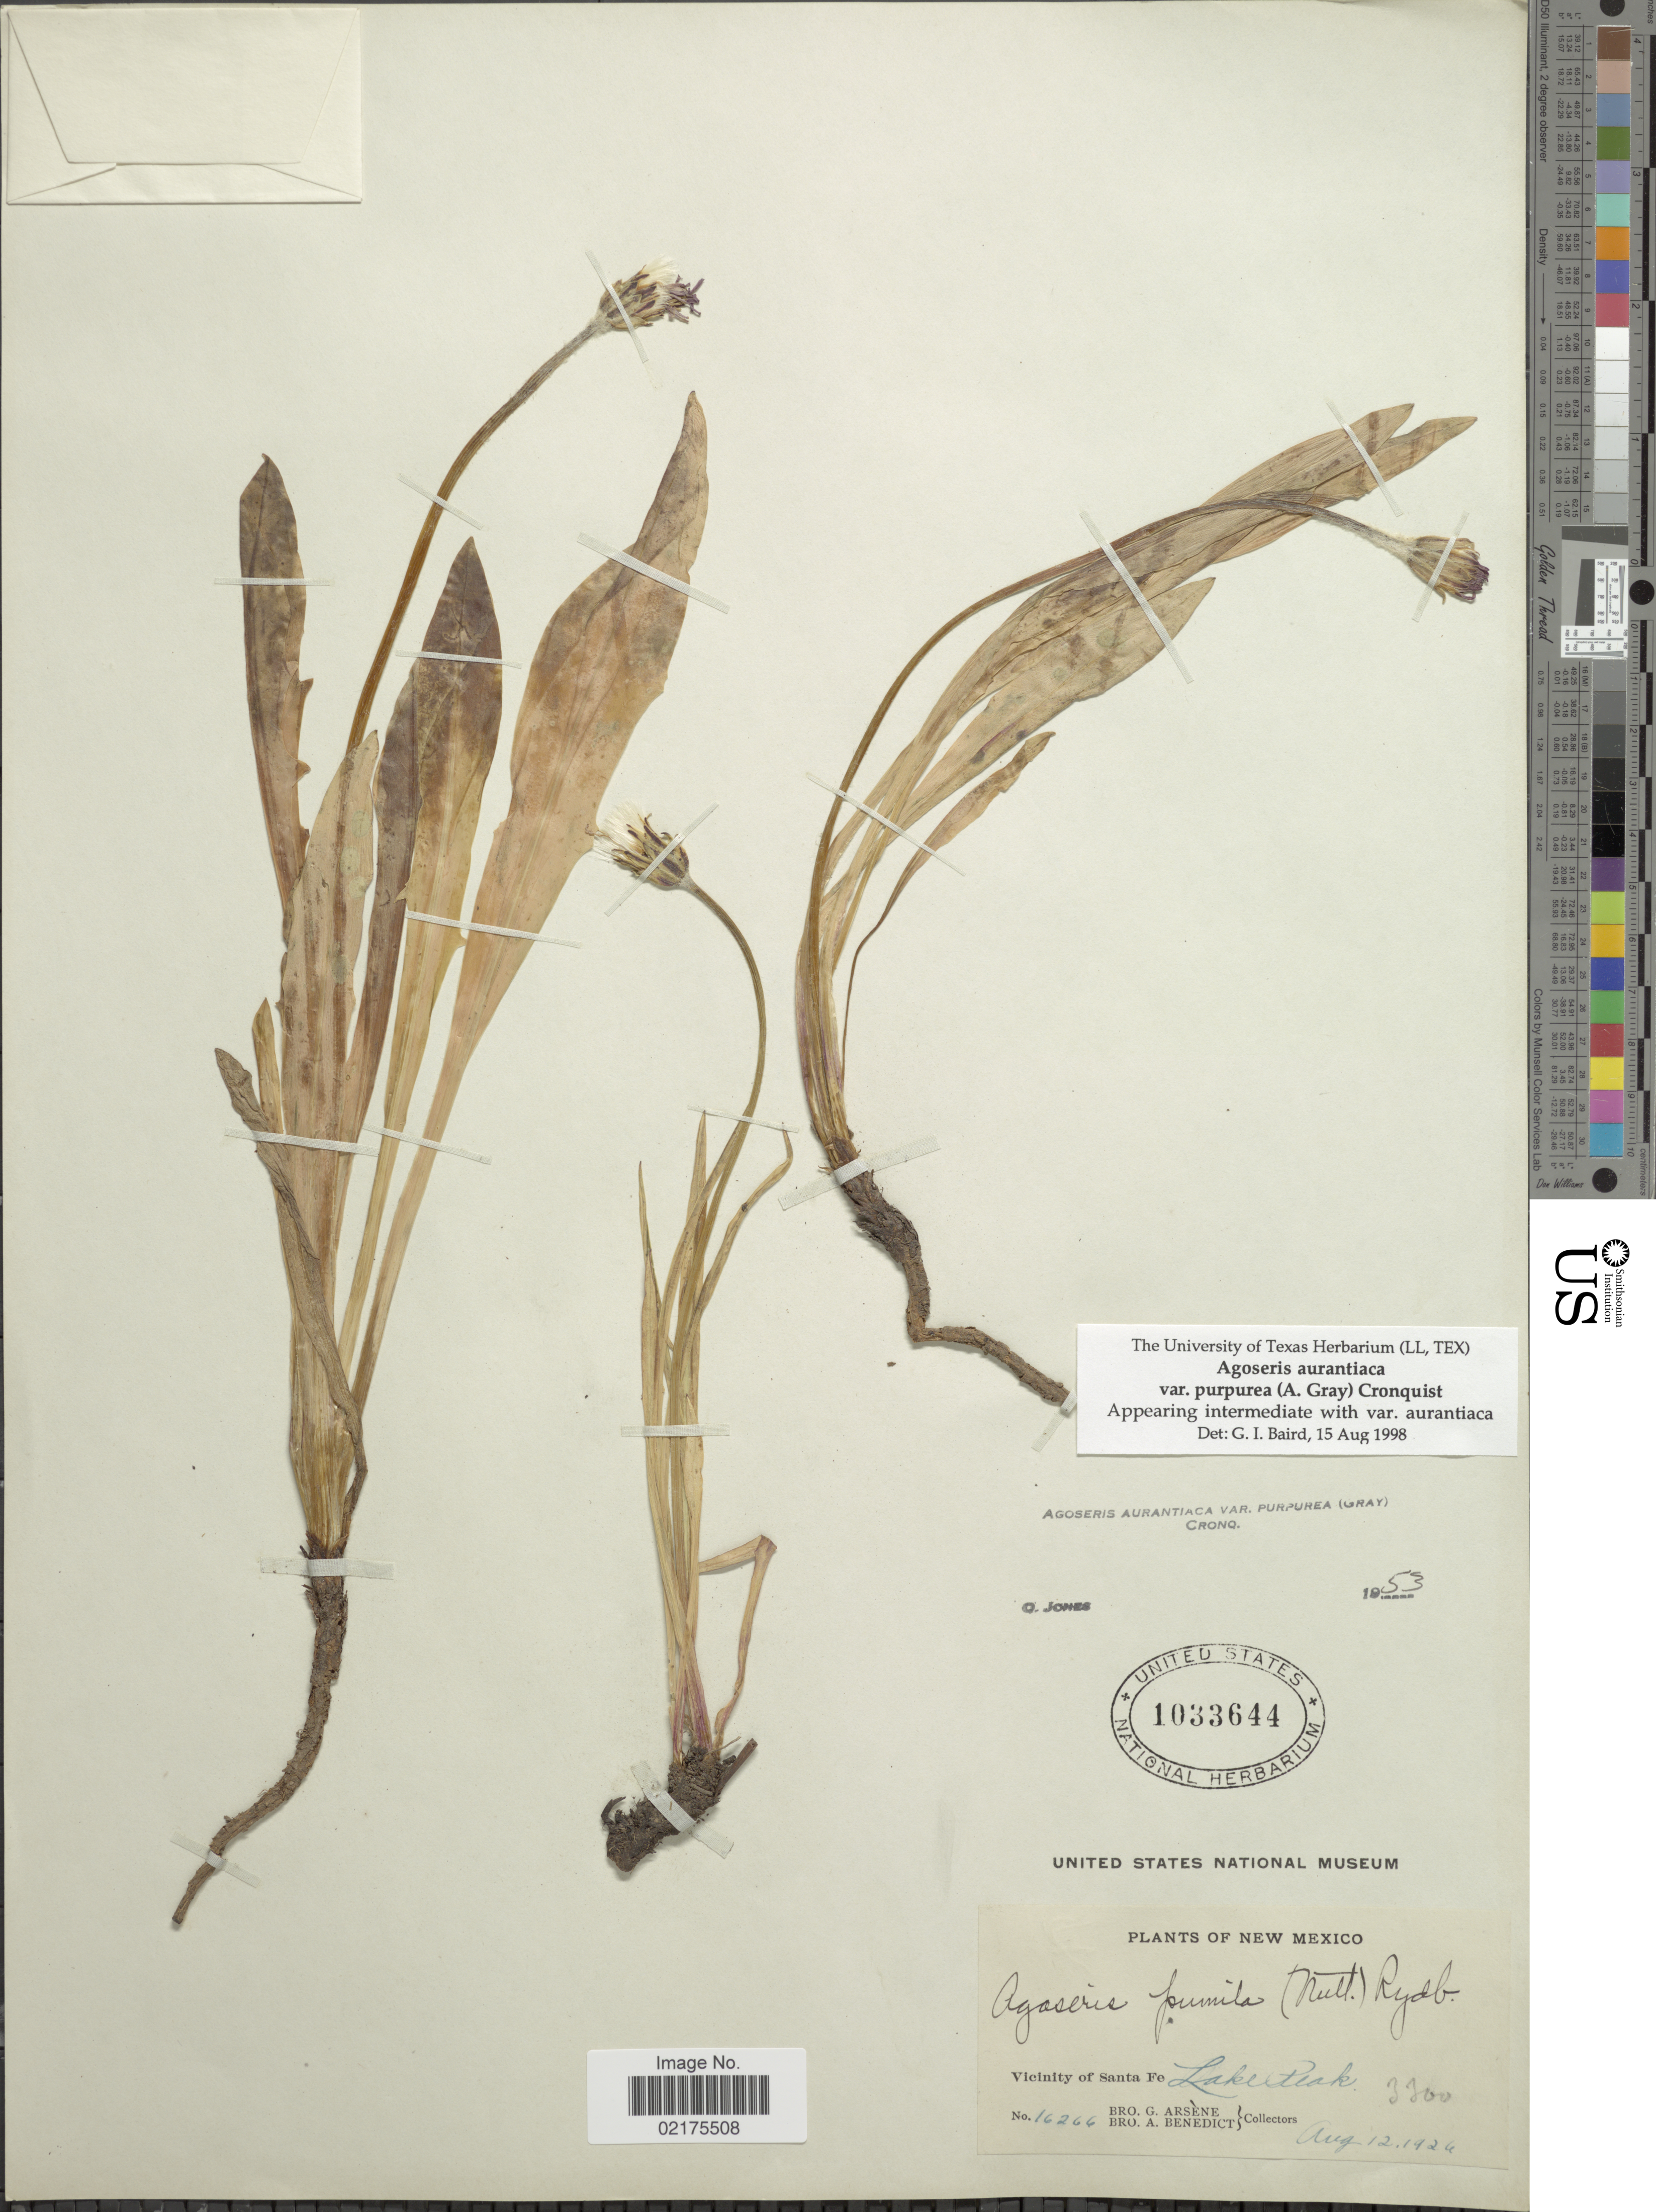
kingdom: Plantae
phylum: Tracheophyta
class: Magnoliopsida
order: Asterales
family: Asteraceae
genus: Agoseris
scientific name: Agoseris aurantiaca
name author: (Hook.) Greene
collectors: Bro. G. Arsène & Bro. A. Benedict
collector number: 16266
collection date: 1924-08-12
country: United States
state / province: New Mexico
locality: Vicinity of Santa Fe, Lake Peak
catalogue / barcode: US 1033644